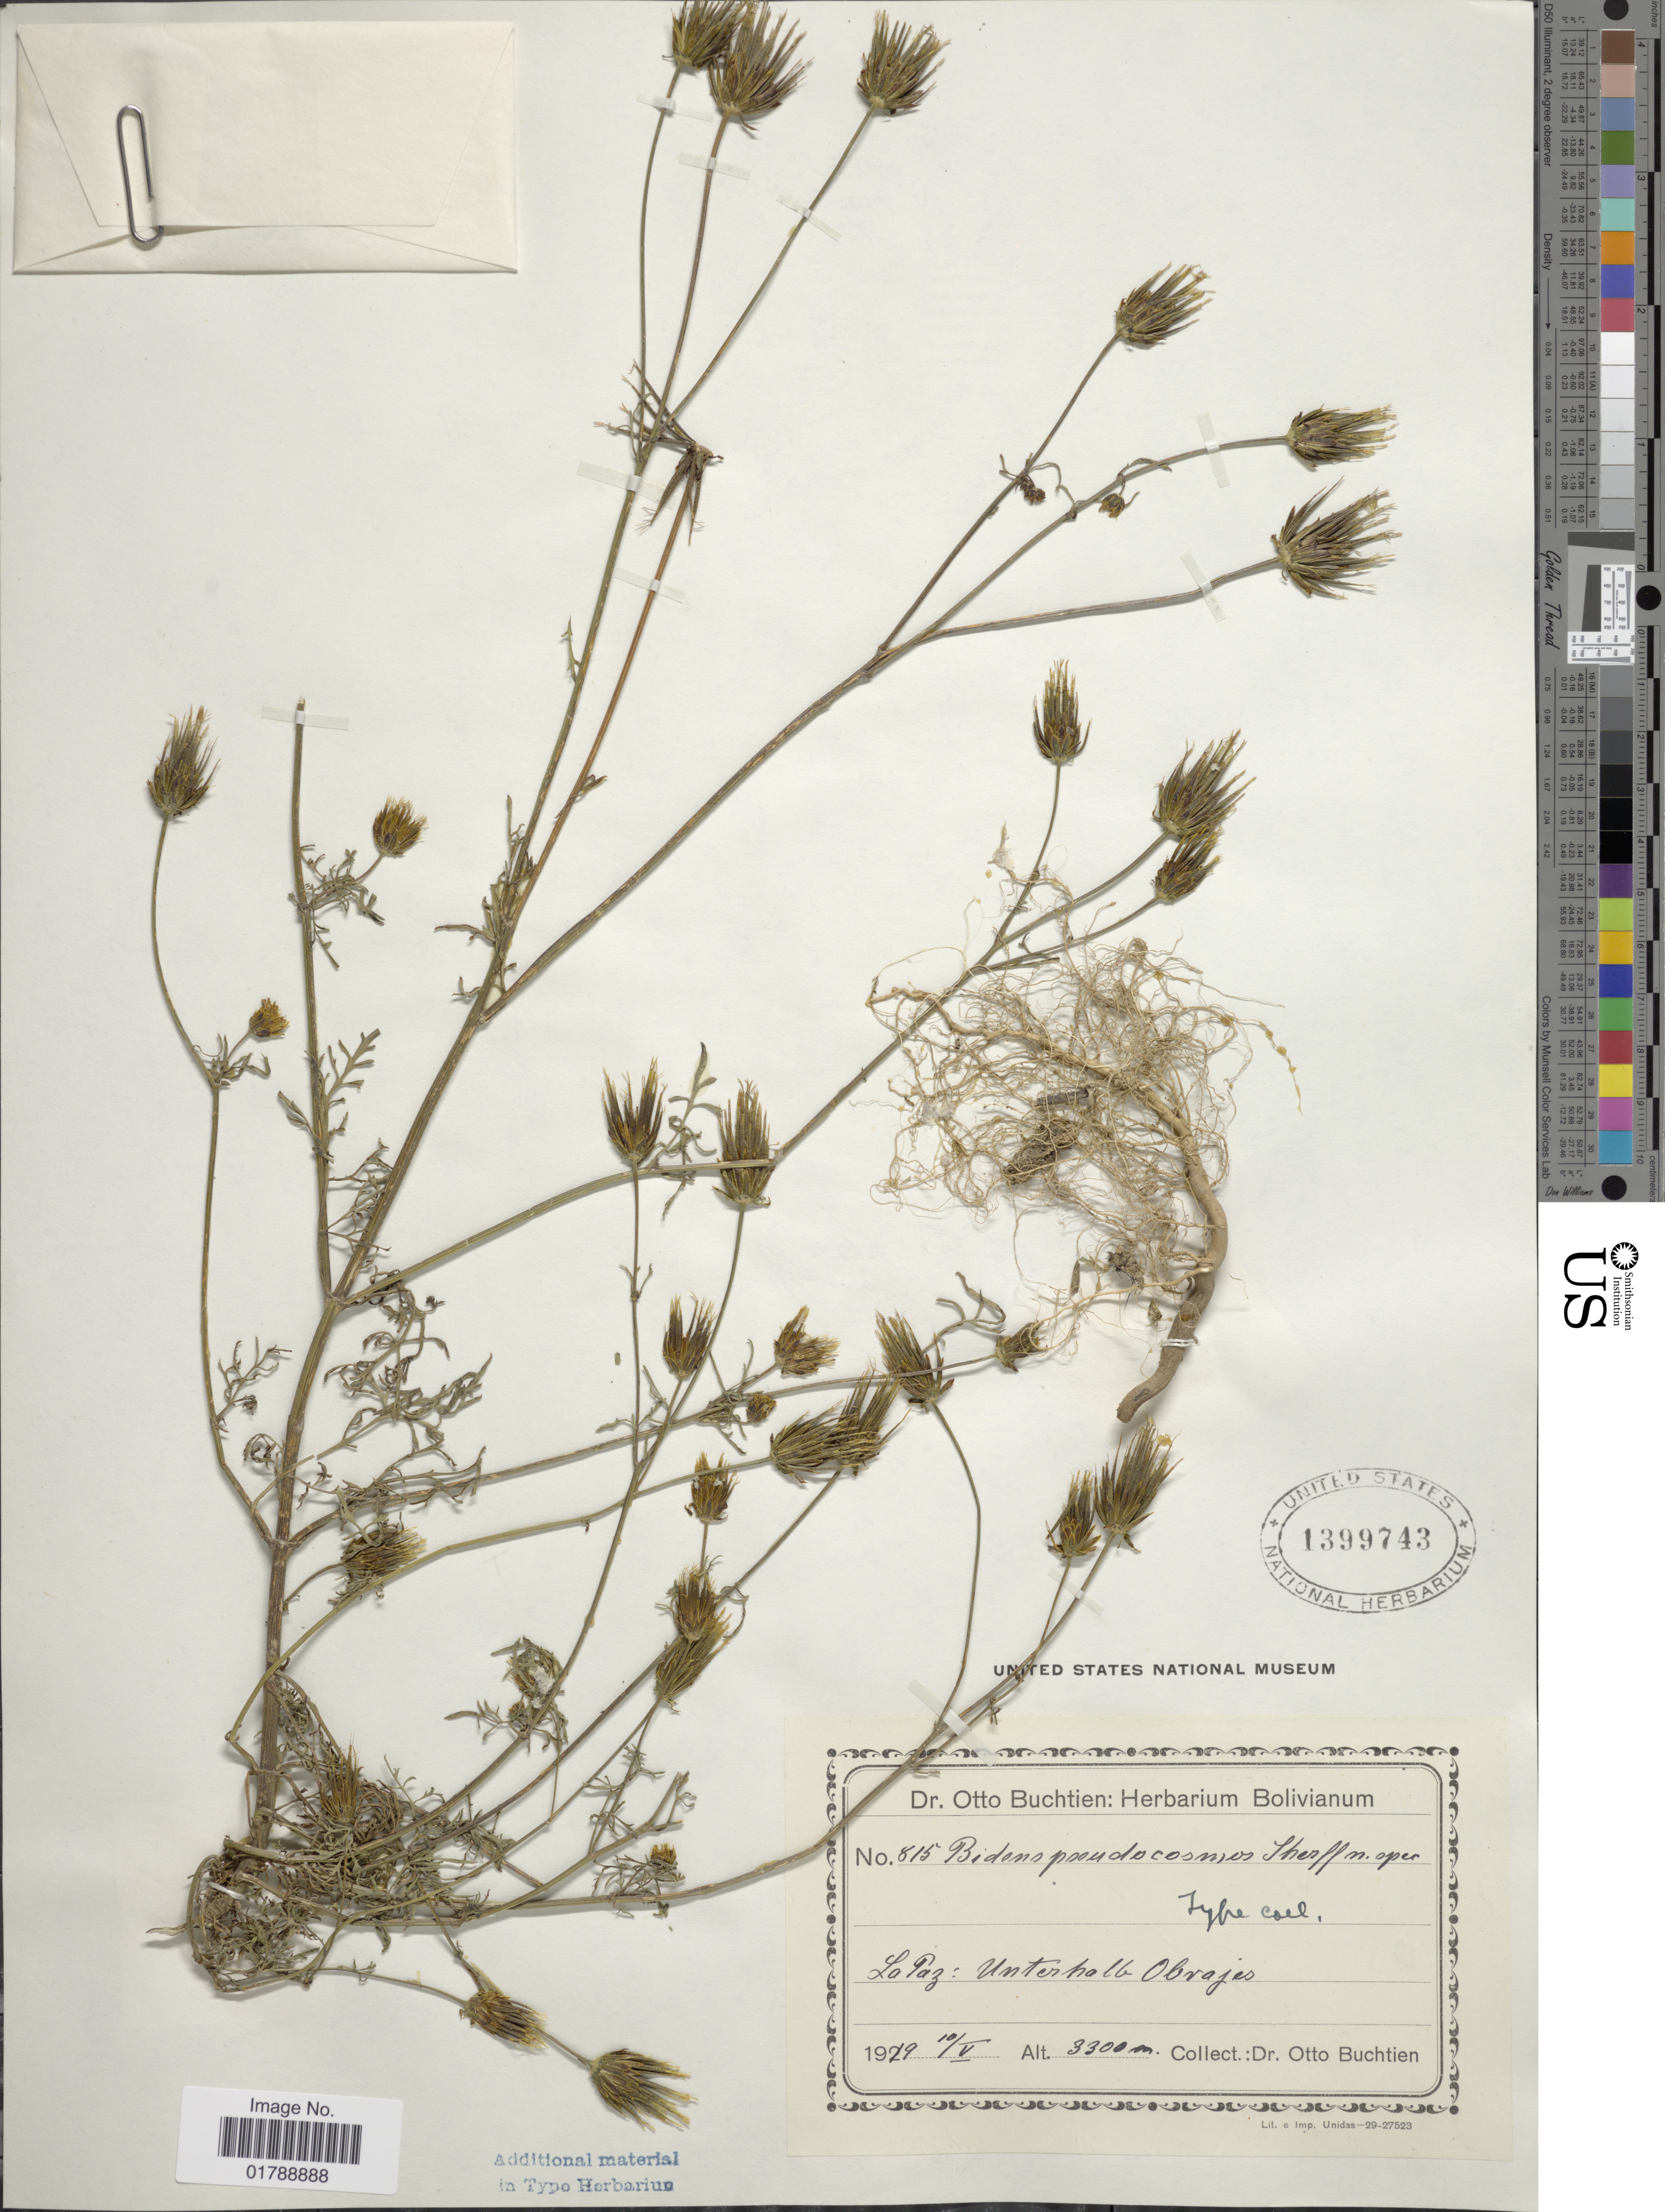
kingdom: Plantae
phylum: Tracheophyta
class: Magnoliopsida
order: Asterales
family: Asteraceae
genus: Bidens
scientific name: Bidens pseudocosmos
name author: Sherff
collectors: O. Buchtien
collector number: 815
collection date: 1919-05-10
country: Bolivia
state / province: La Paz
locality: Unterhalb Obrajes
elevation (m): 3300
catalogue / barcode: US 1399743